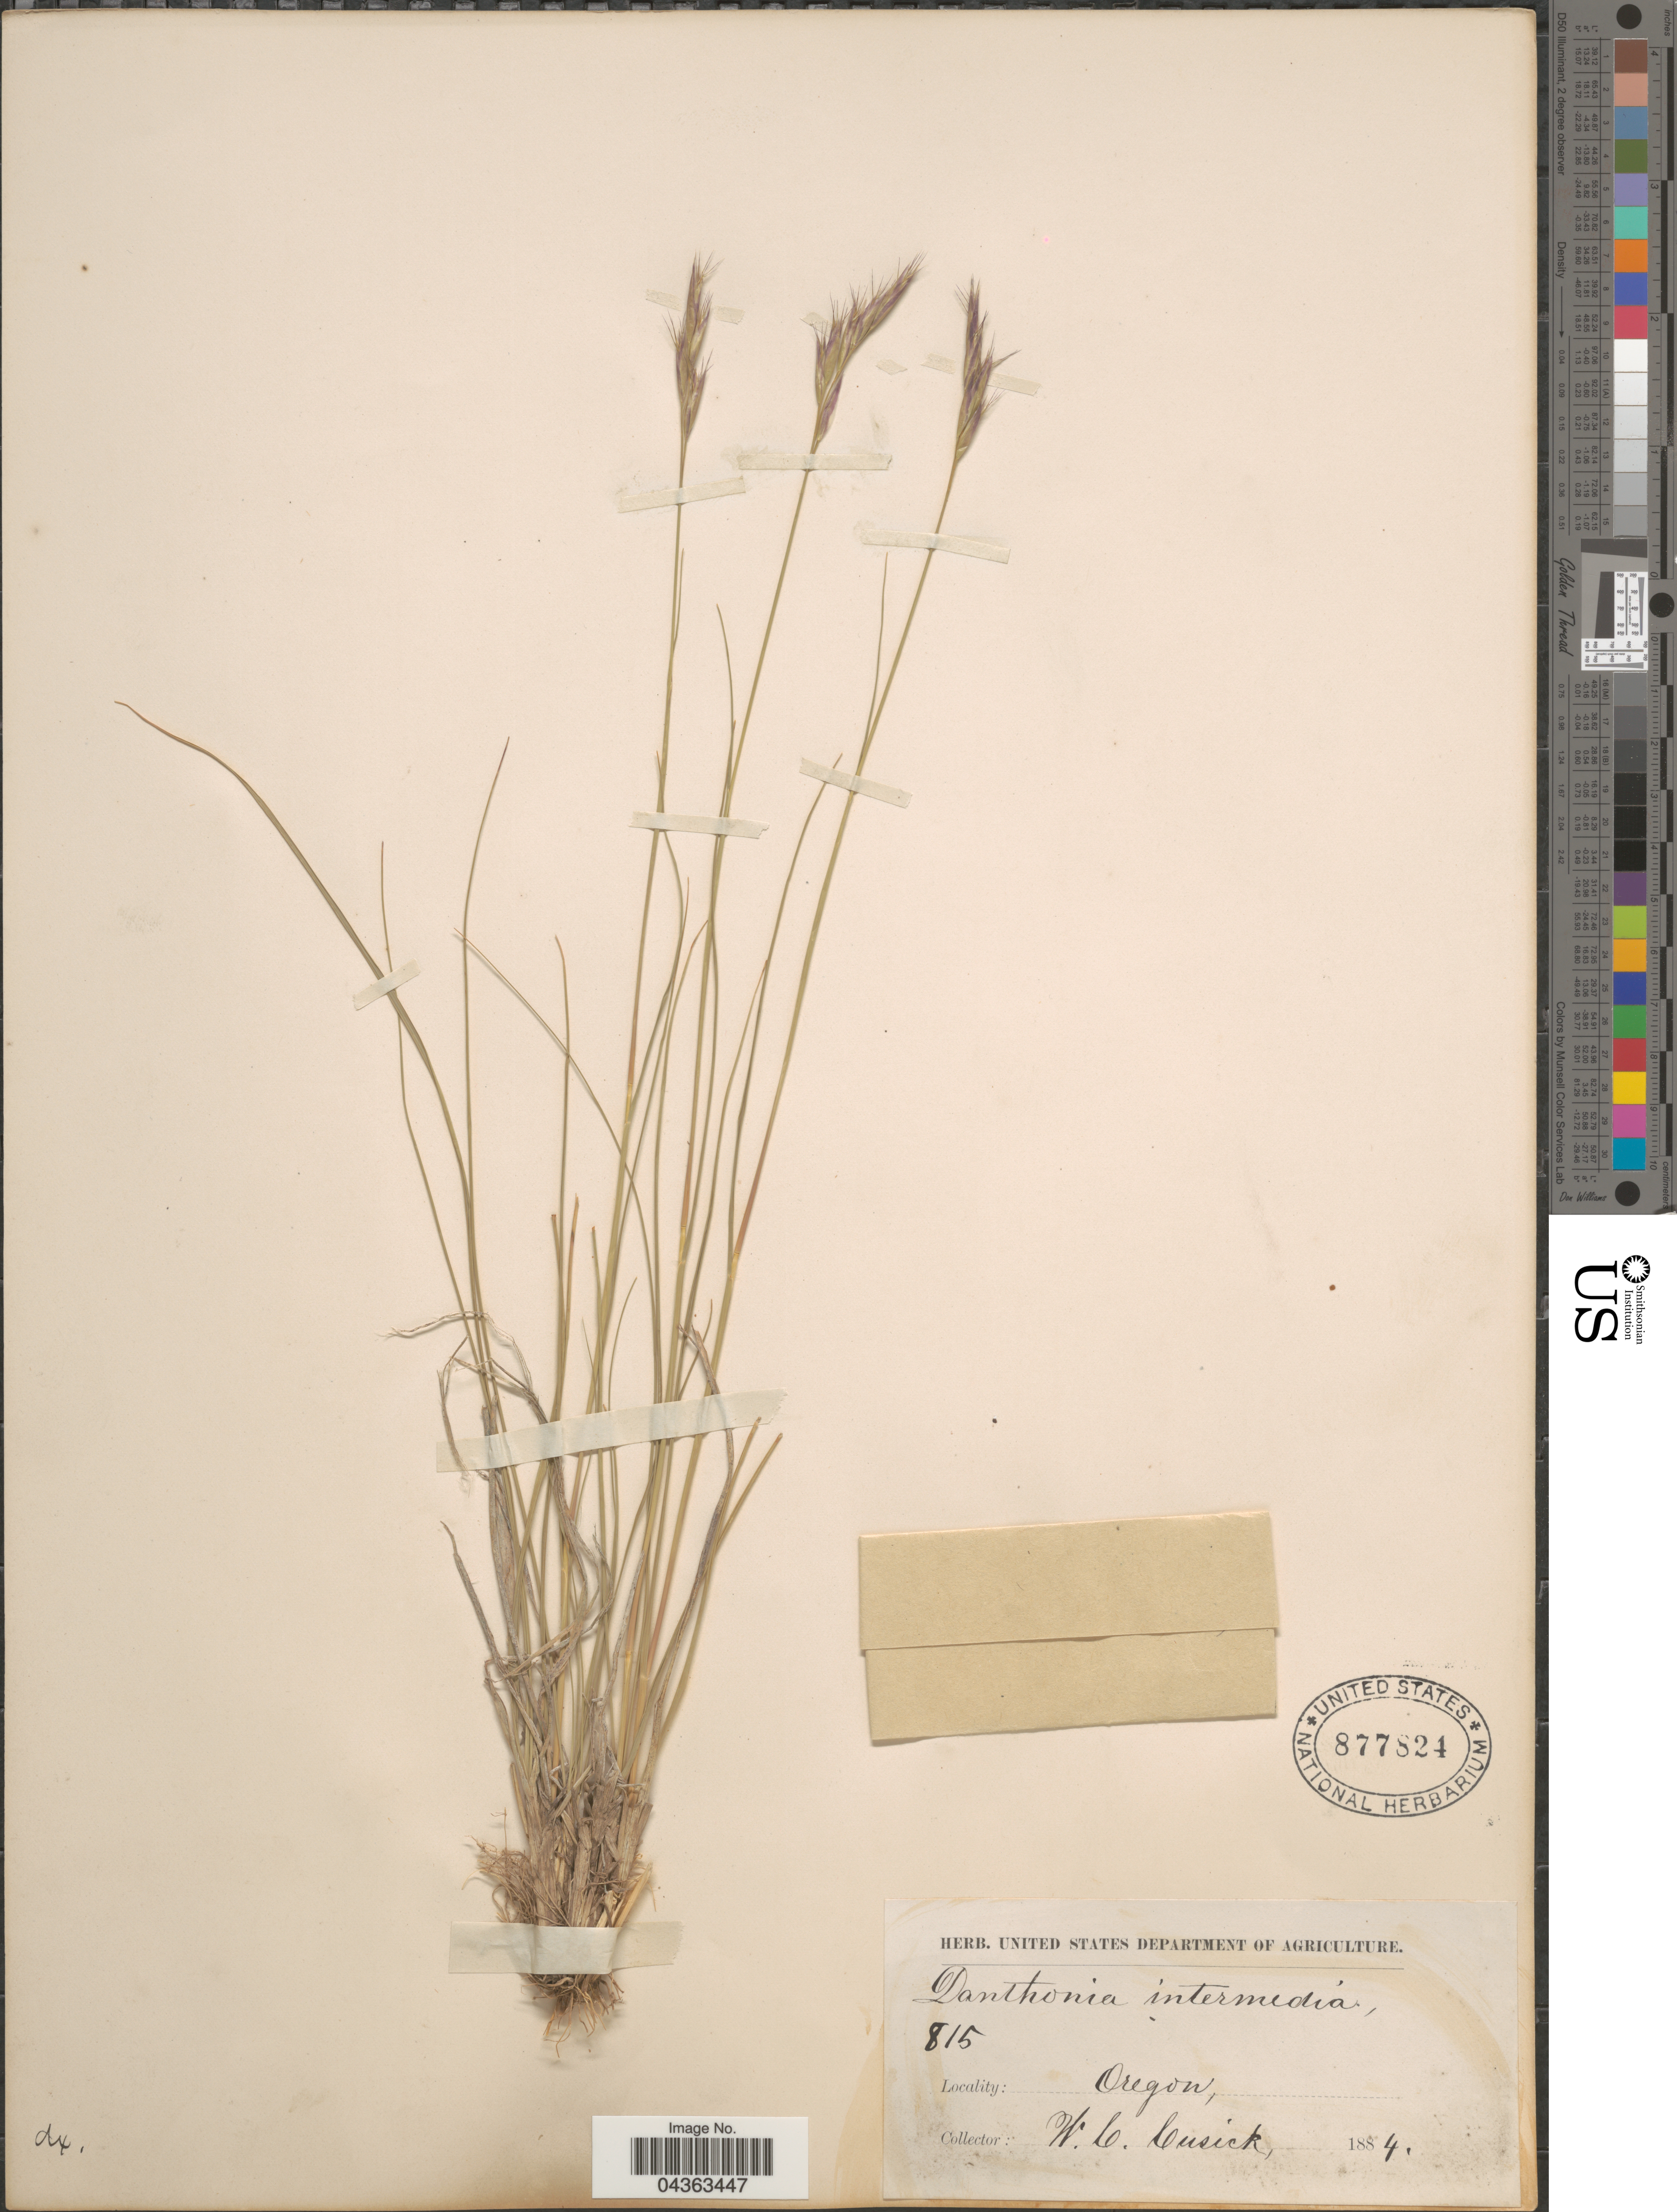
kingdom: Plantae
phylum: Tracheophyta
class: Liliopsida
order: Poales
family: Poaceae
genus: Danthonia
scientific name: Danthonia intermedia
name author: Vasey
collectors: W. C. Cusick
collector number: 815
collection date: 1884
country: United States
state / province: Oregon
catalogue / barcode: US 877824